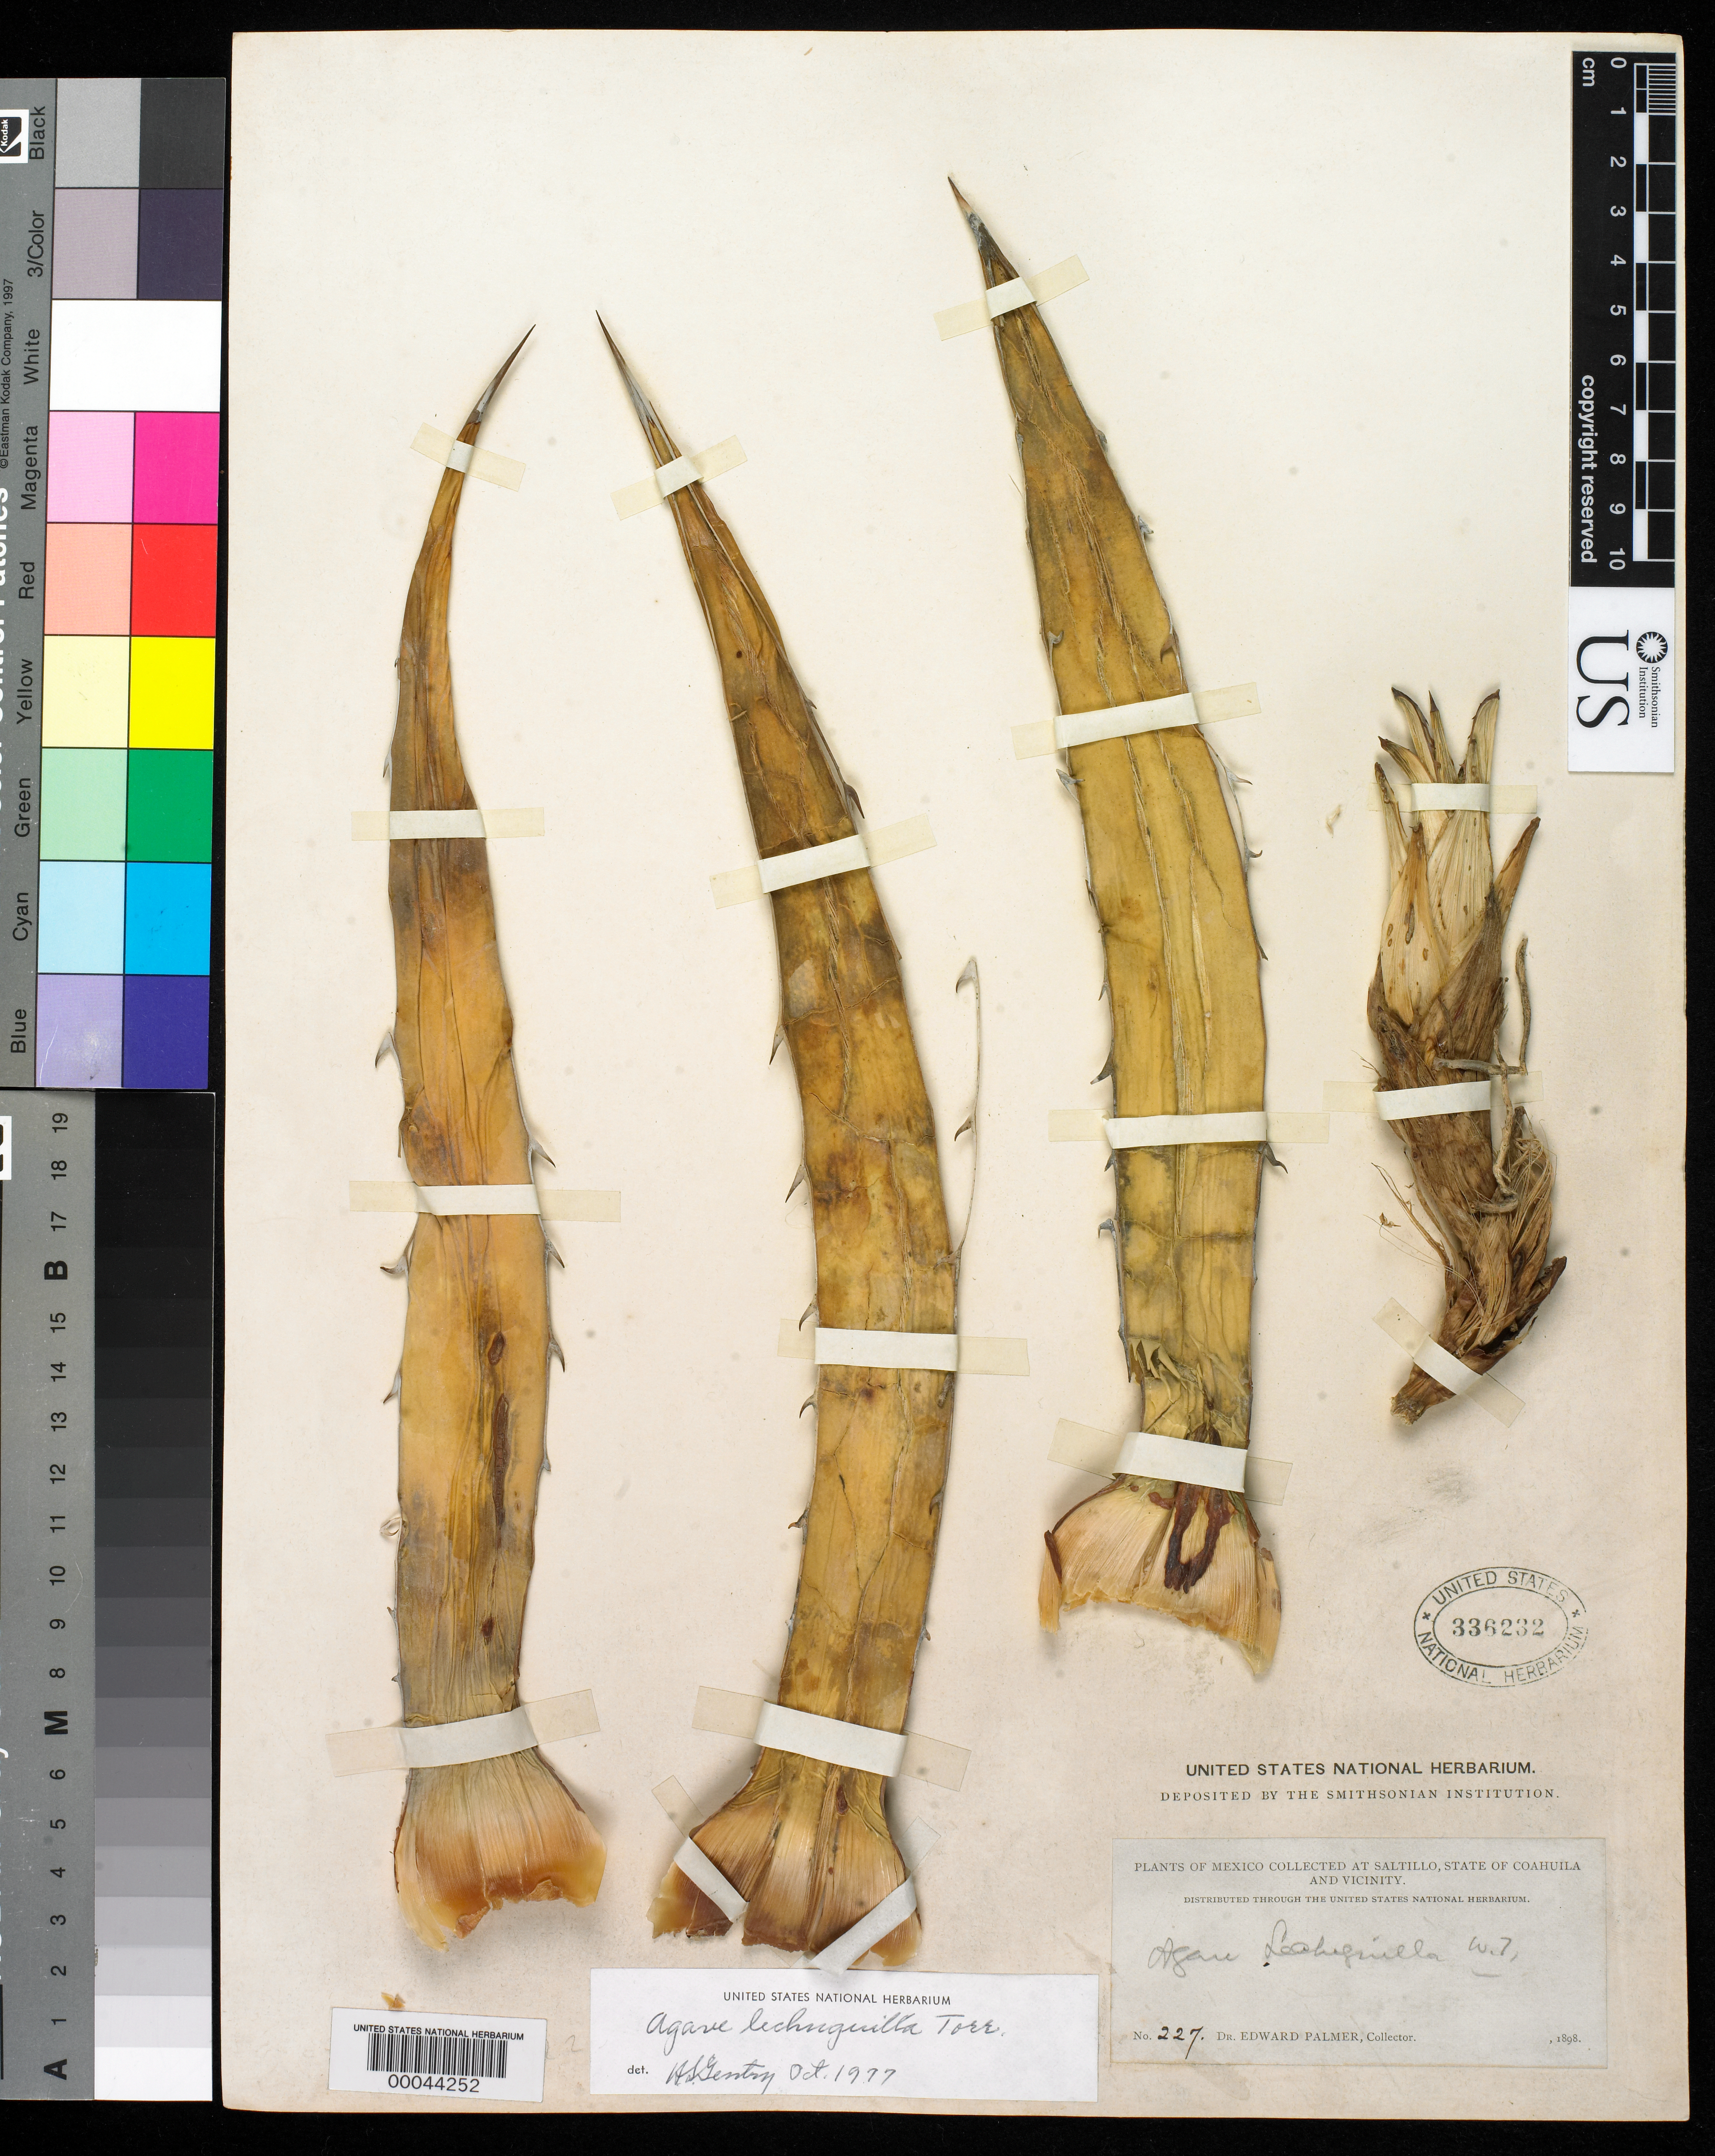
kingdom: Plantae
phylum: Tracheophyta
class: Liliopsida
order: Asparagales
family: Asparagaceae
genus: Agave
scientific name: Agave lechuguilla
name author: Torr.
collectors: E. Palmer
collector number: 227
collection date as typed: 1898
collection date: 1898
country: Mexico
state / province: Coahuila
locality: Saltillo and vicinity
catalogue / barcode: US 336232